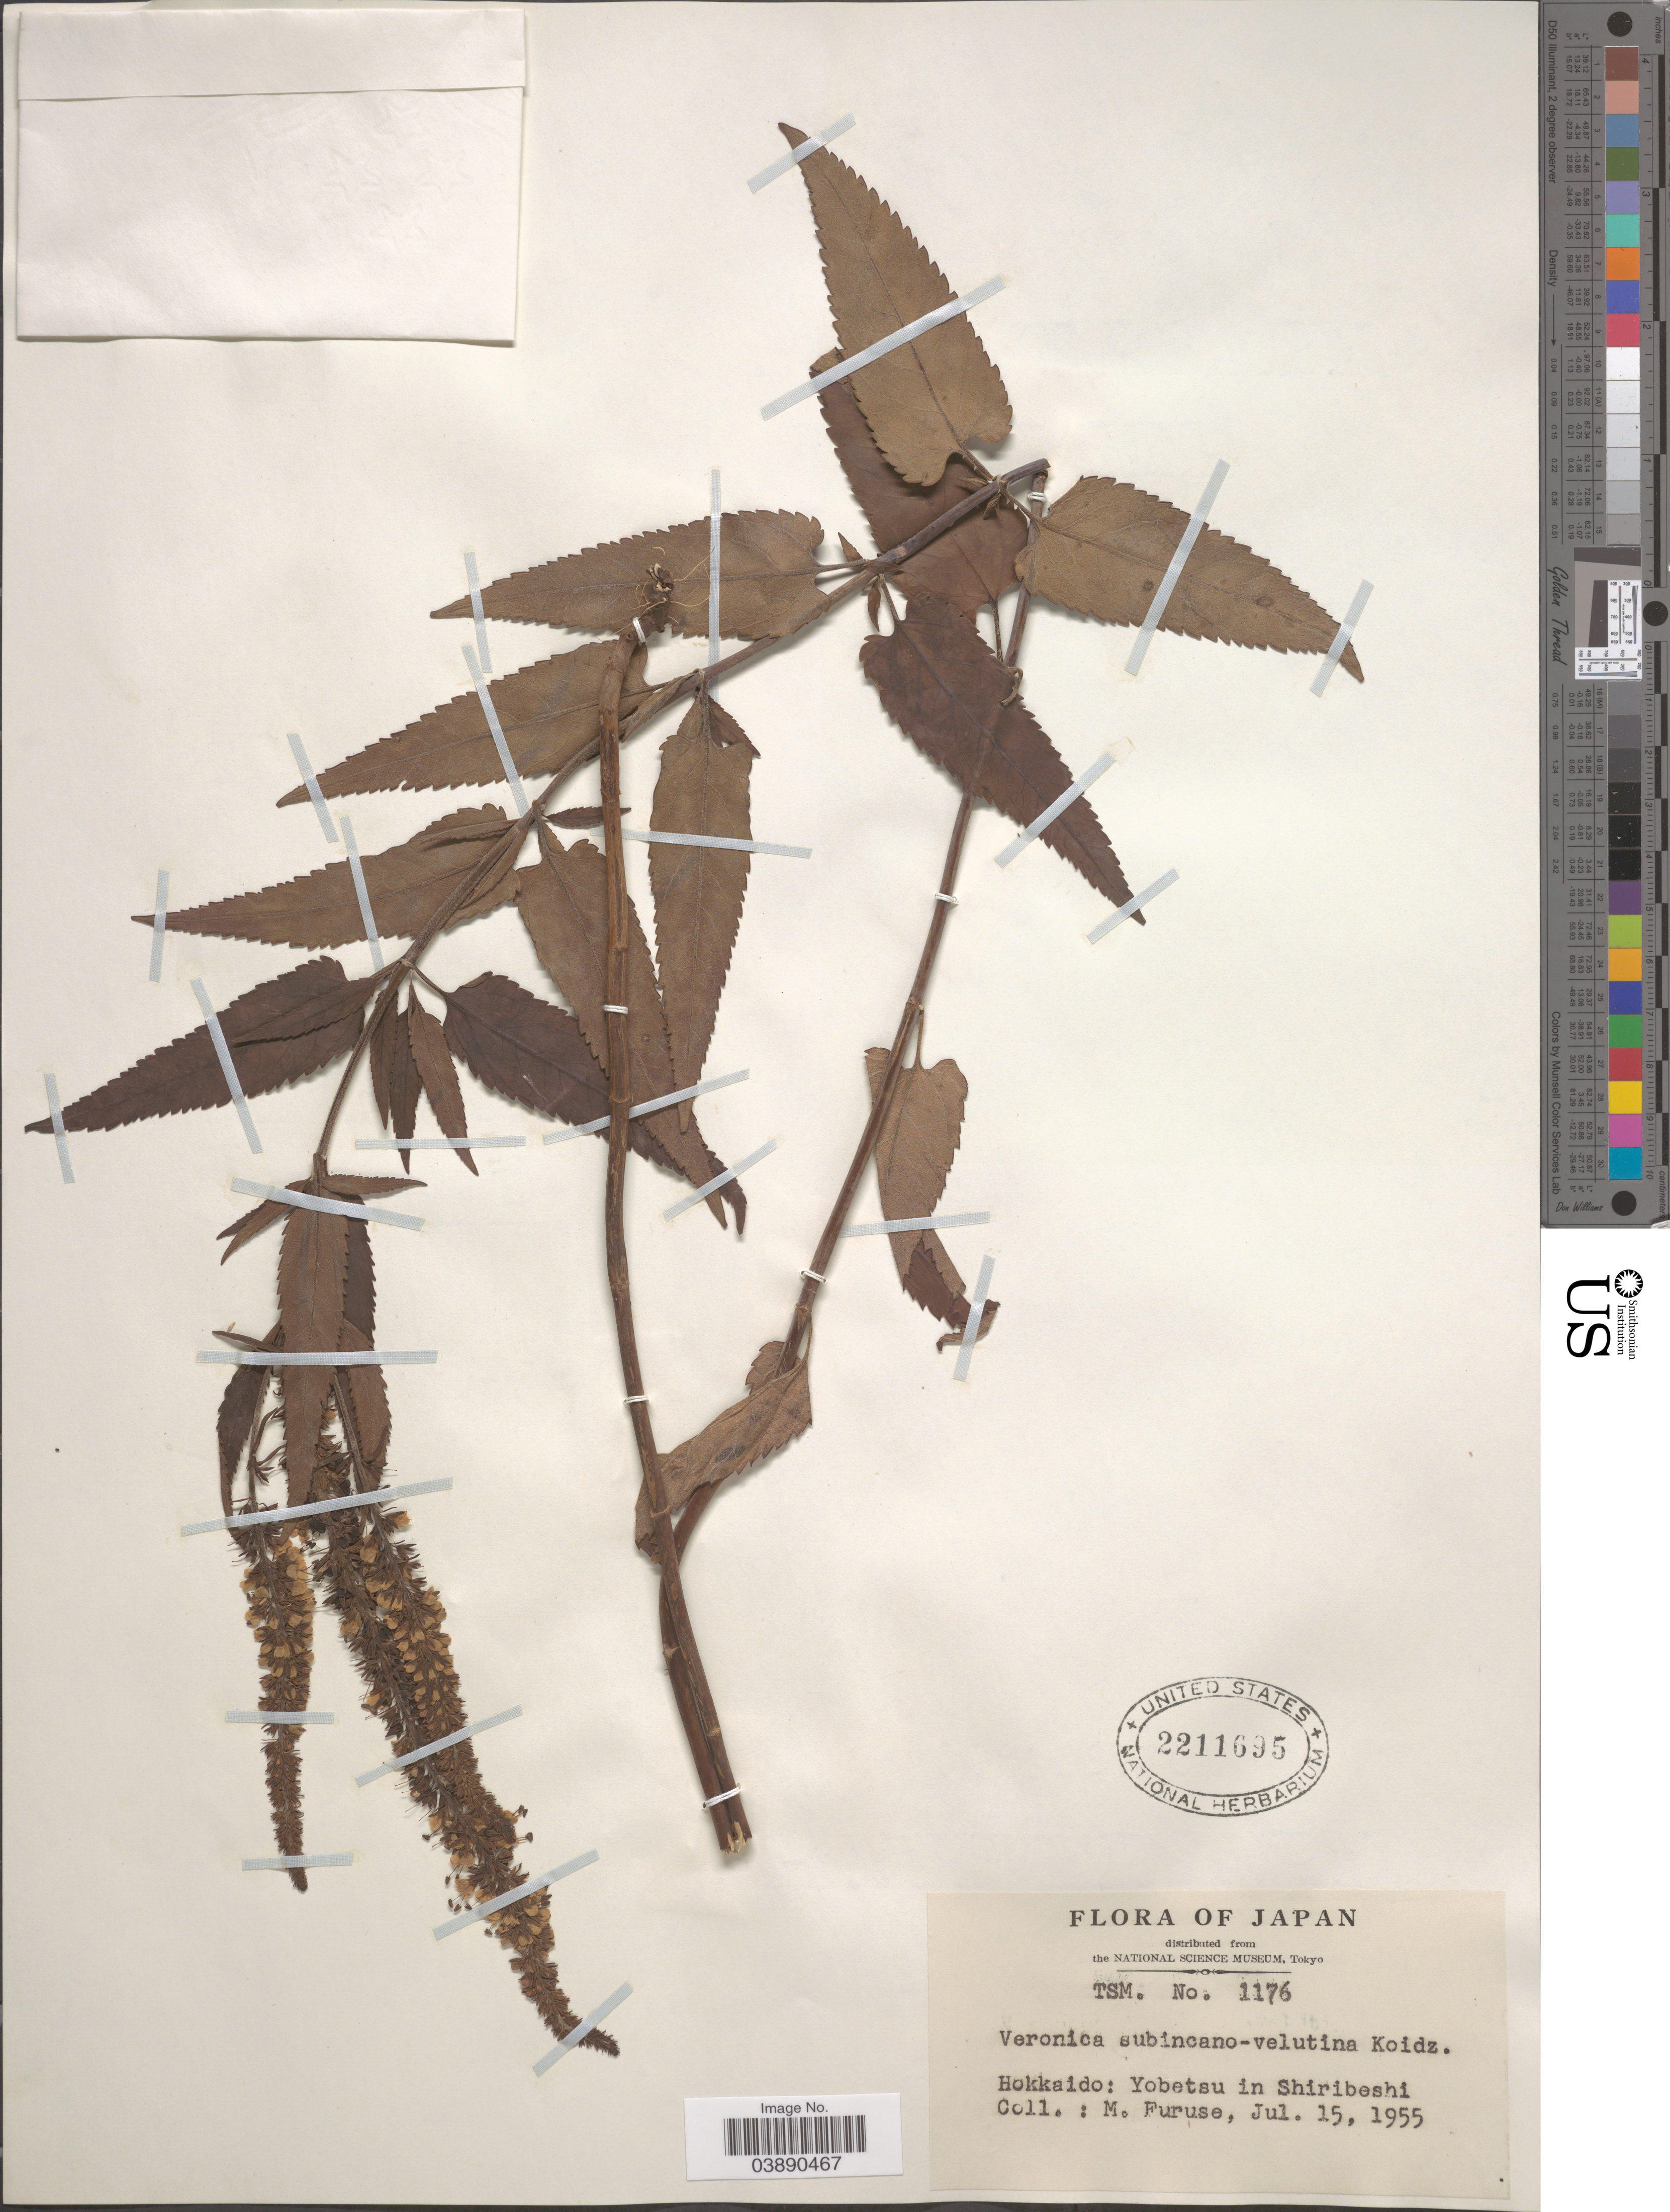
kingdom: Plantae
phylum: Tracheophyta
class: Magnoliopsida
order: Lamiales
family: Plantaginaceae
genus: Veronica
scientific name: Veronica subincanovelutina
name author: Koidz.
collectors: M. Furuse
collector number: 1176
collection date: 1955-07-15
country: Japan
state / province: Hokkaidō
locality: Yobetsu in Shiribeshi.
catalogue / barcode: US 2211695